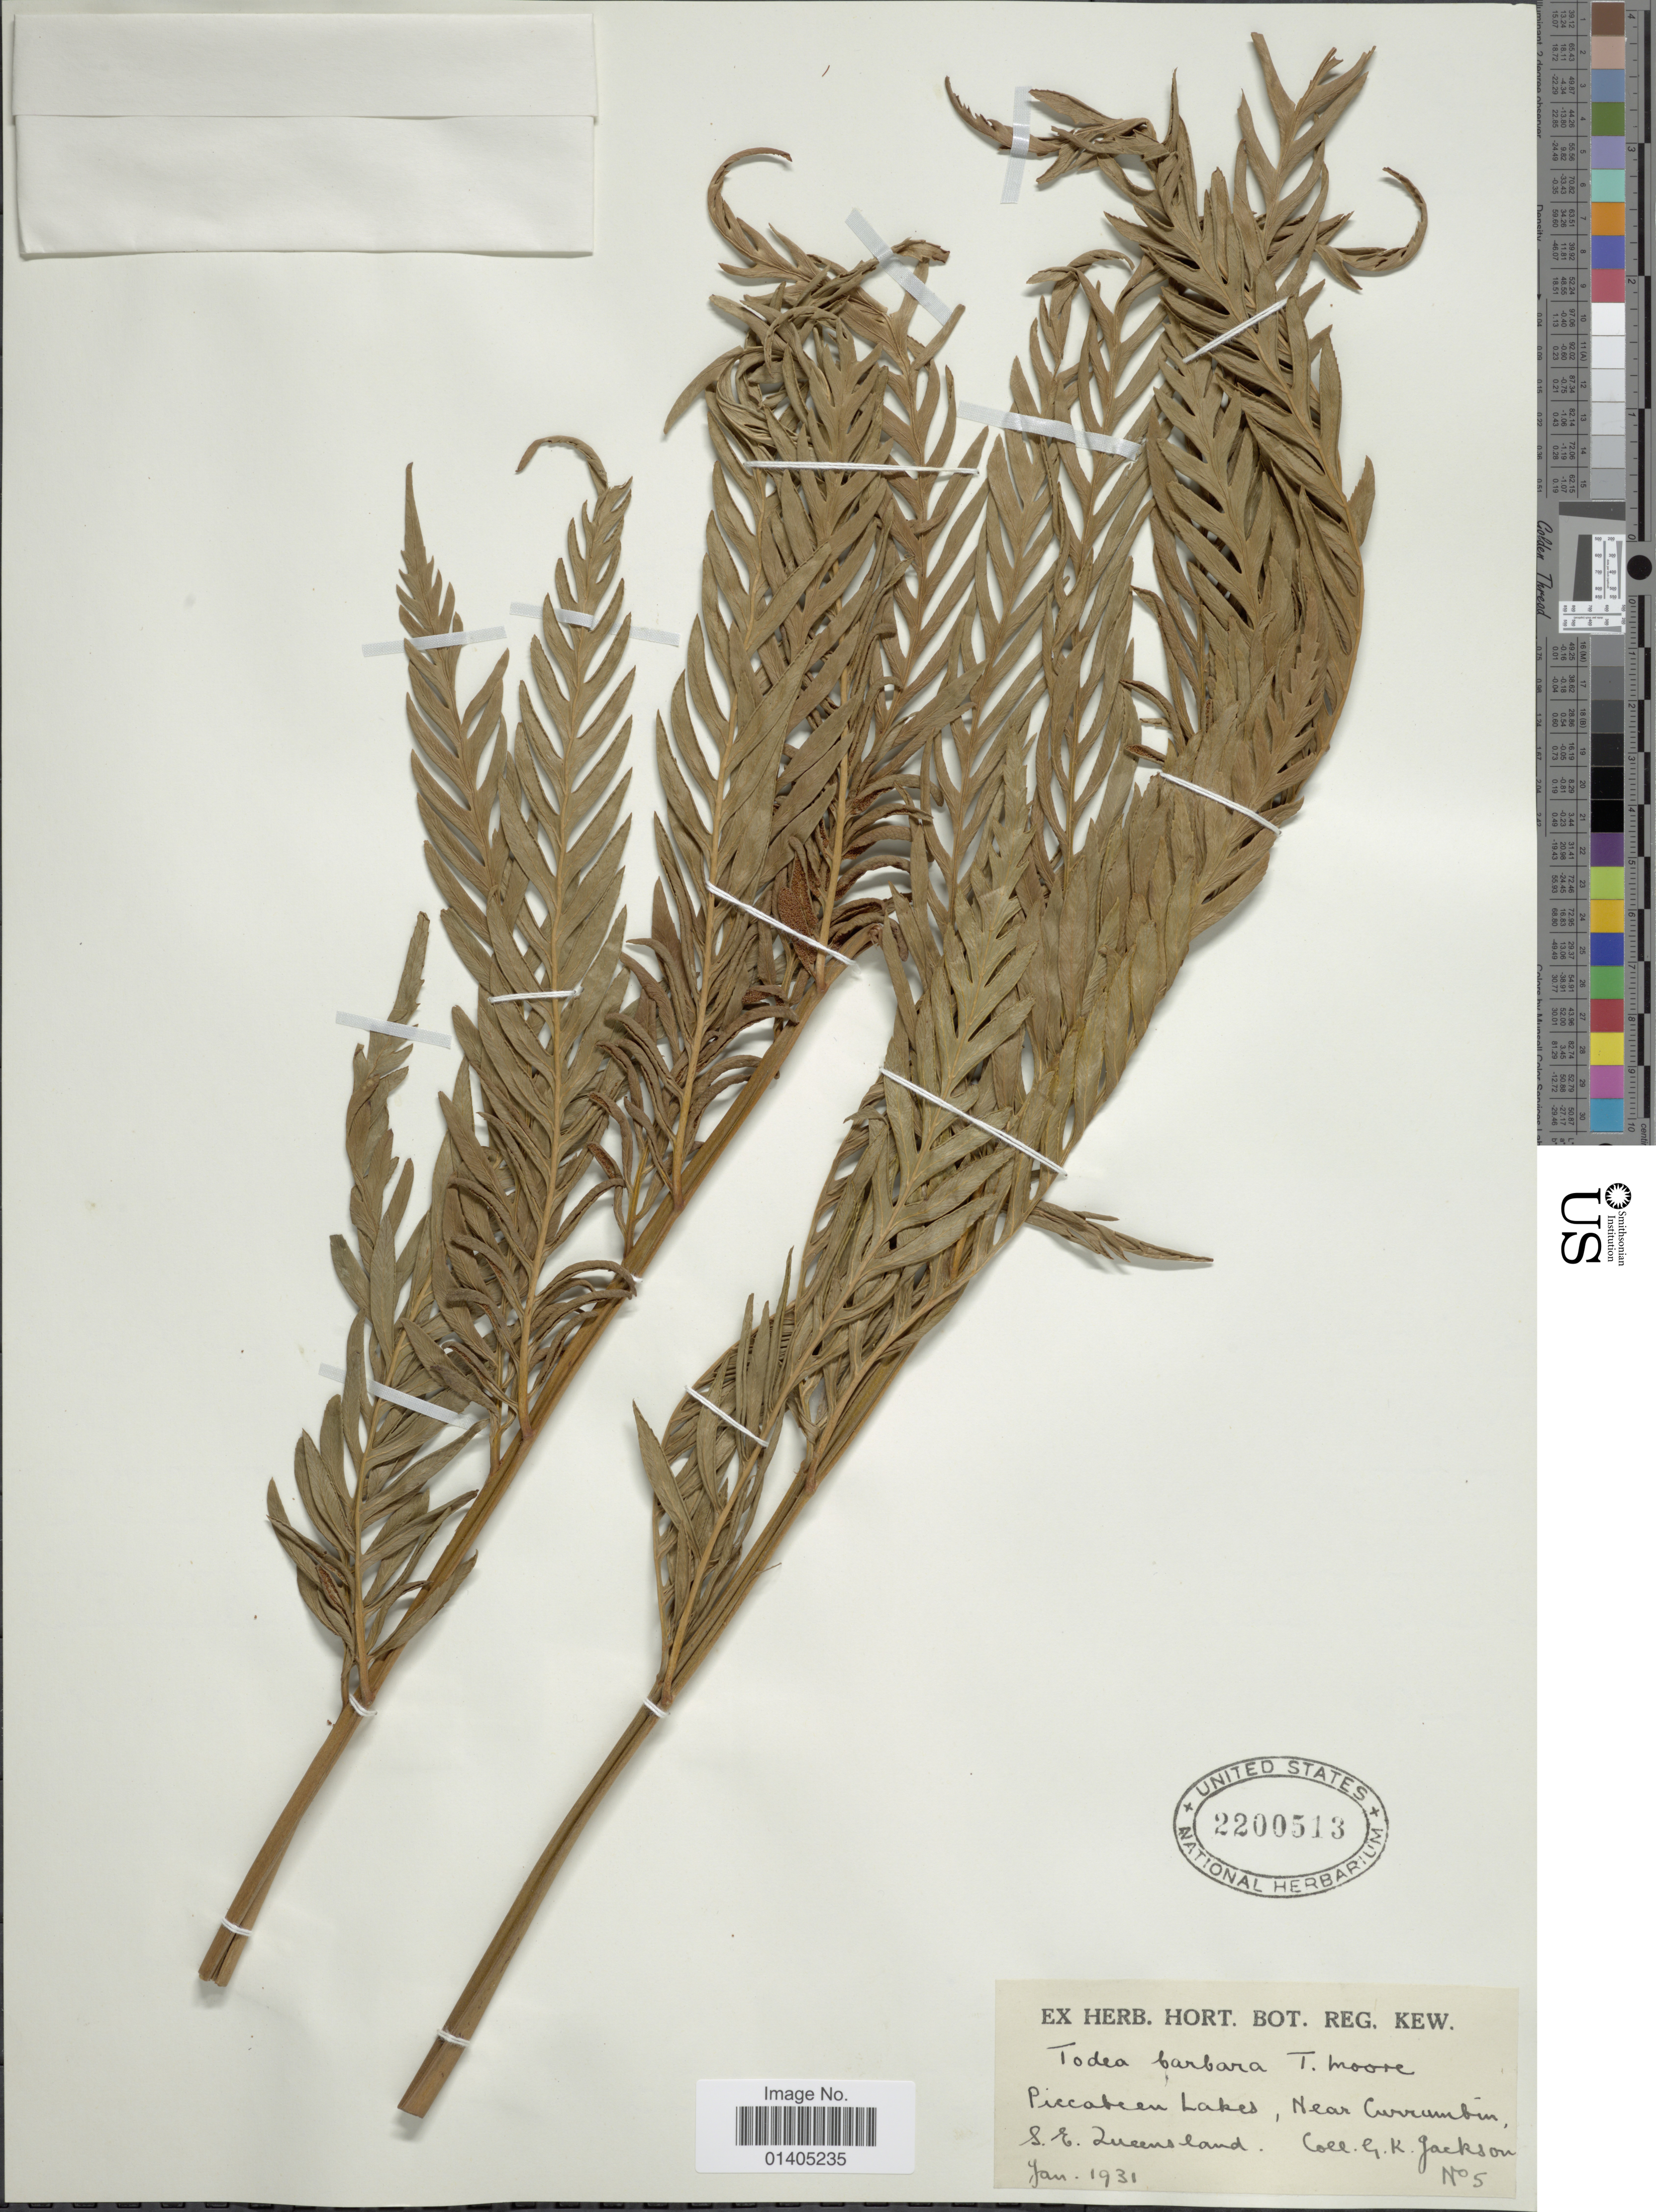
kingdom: Plantae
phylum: Tracheophyta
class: Polypodiopsida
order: Osmundales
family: Osmundaceae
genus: Todea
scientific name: Todea barbara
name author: T. Moore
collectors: G. Jackson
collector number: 5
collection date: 1931-01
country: Australia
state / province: Queensland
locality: Piccabeen Lakes, Near Currumbiu, S.E. Queensland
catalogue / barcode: US 2200513